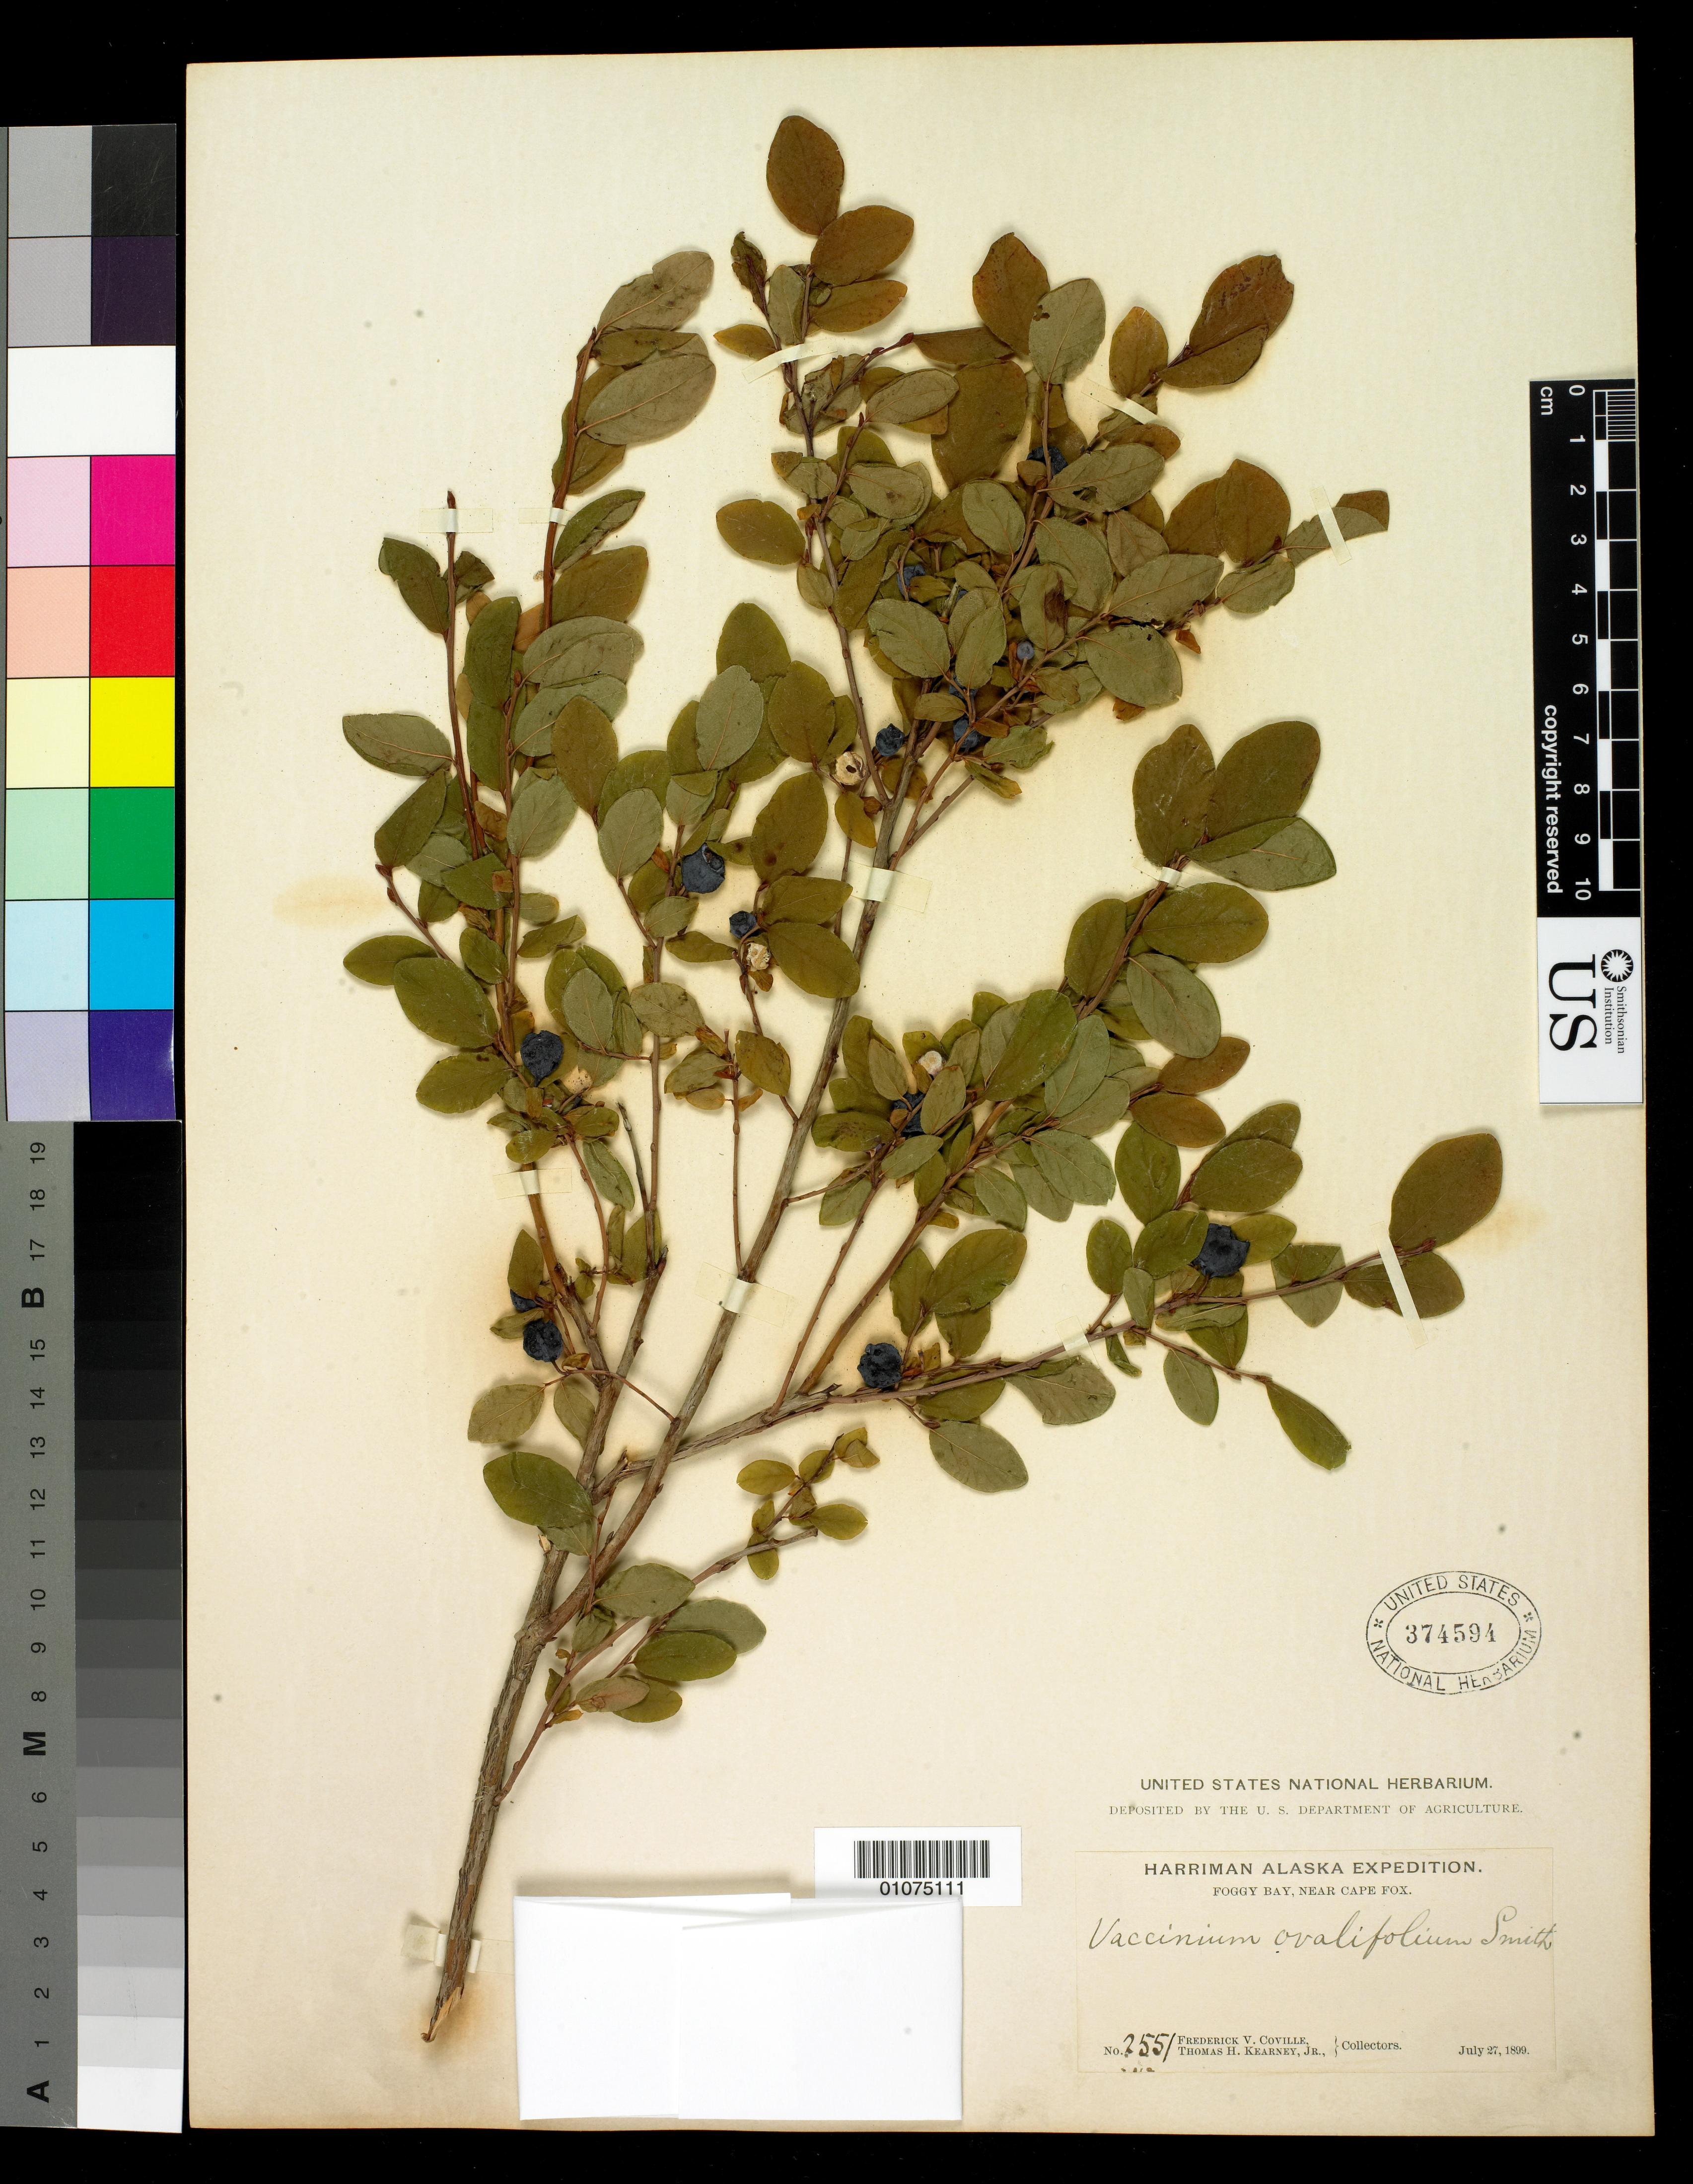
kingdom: Plantae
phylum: Tracheophyta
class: Magnoliopsida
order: Ericales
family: Ericaceae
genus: Vaccinium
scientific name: Vaccinium ovalifolium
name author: Sm.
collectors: F. V. Coville & T. H. Kearney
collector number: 2551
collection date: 1899-07-27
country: United States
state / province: Alaska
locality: Foggy Bay, near Cape Fox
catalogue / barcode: US 374594